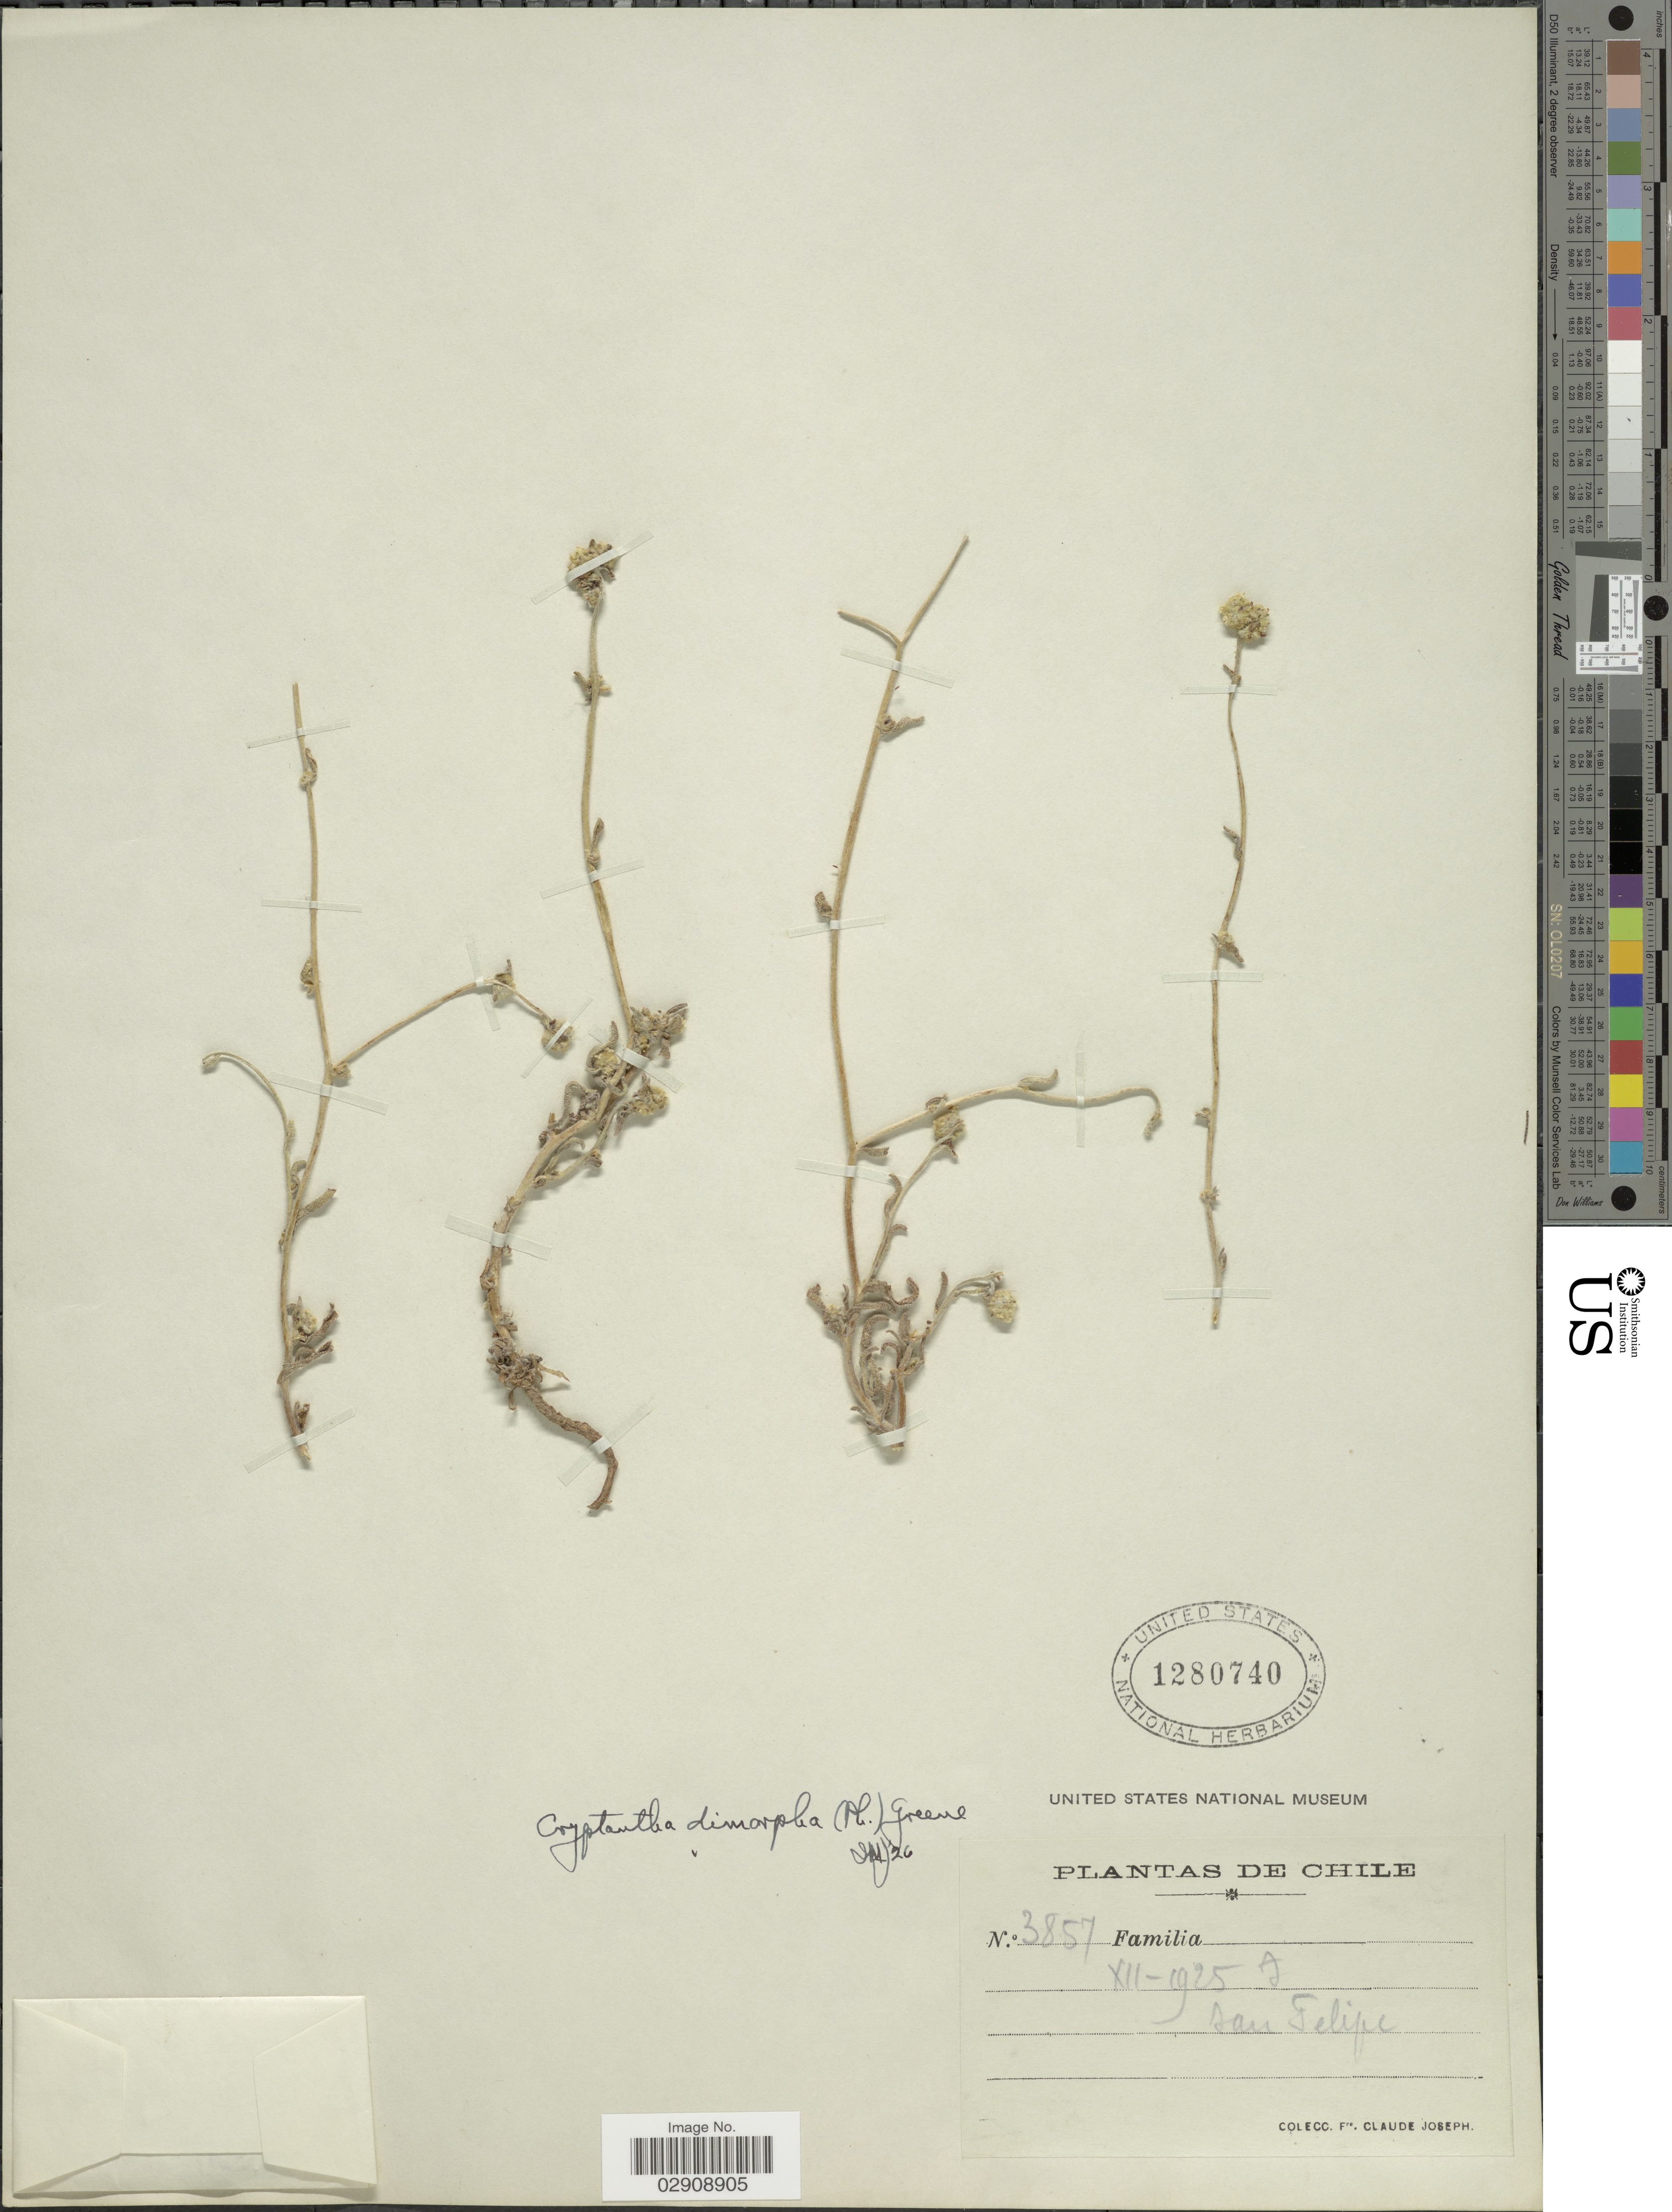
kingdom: Plantae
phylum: Tracheophyta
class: Magnoliopsida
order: Boraginales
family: Boraginaceae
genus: Cryptantha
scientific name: Cryptantha dimorpha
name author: (Phil.) S.W. Greene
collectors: Bro. Claude-Joseph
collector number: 3857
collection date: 1925-12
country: Chile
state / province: Valparaíso (V)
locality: San Felipe. Chile.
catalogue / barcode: US 1280740